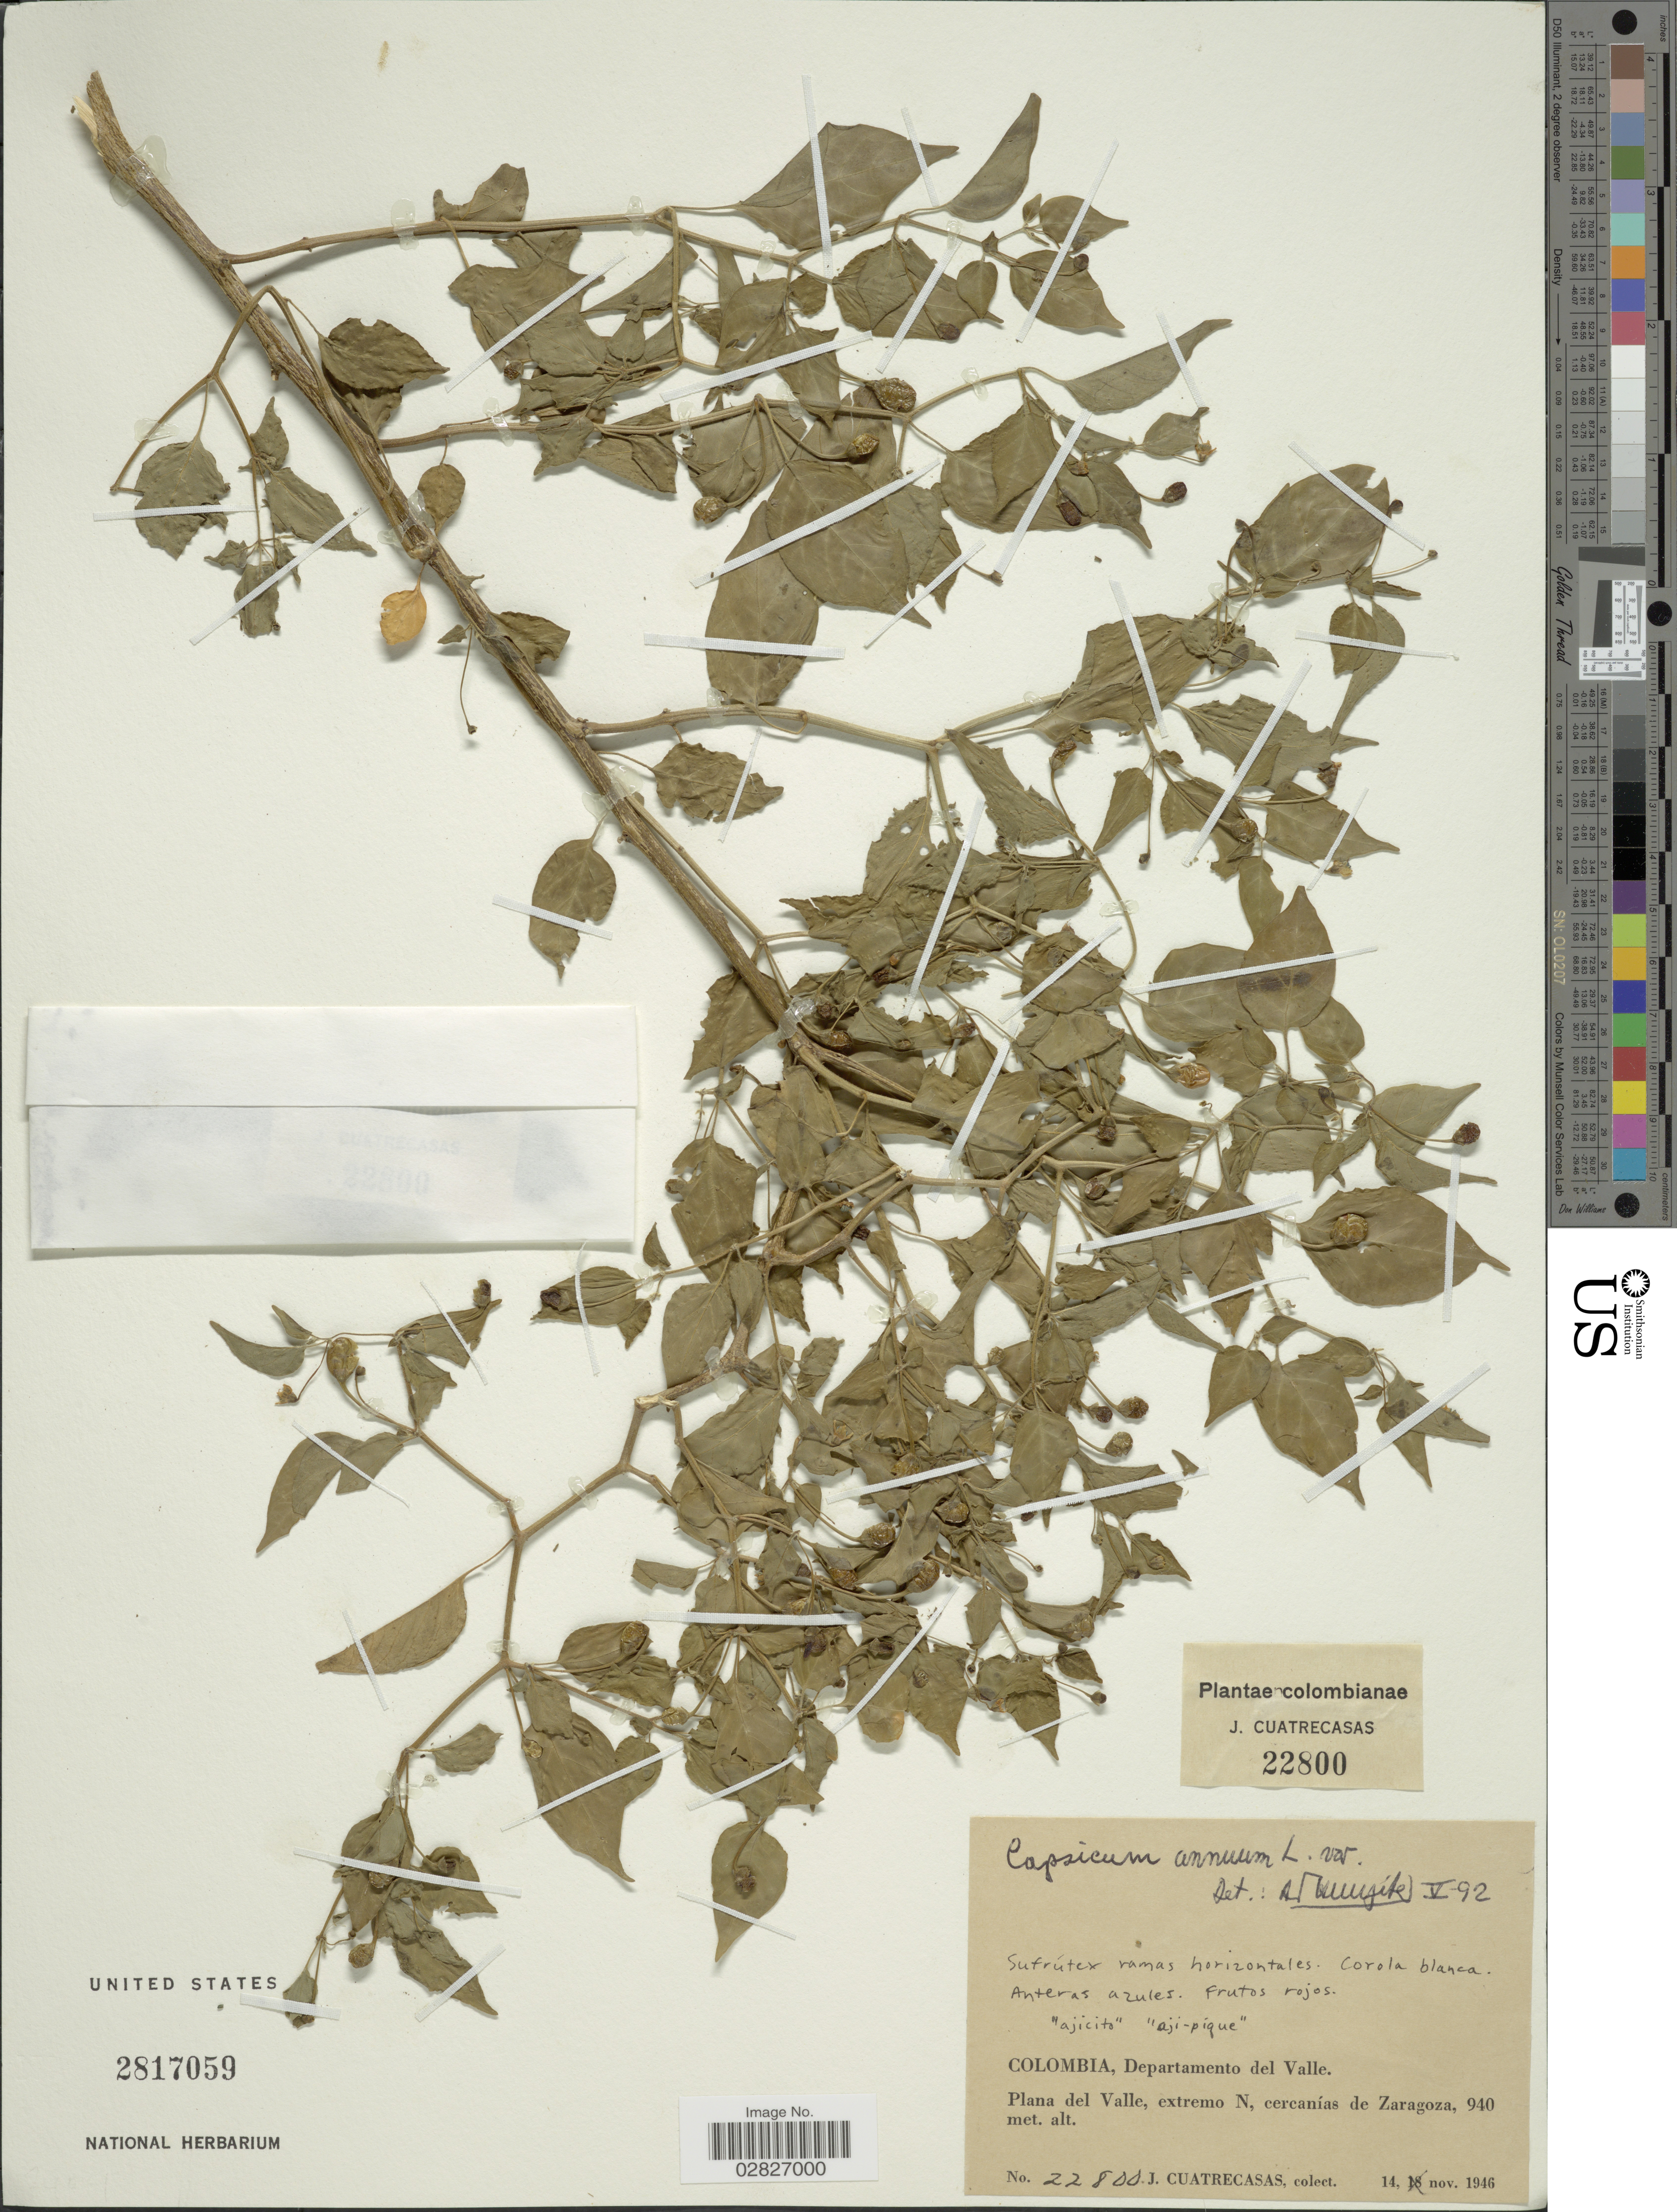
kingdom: Plantae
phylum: Tracheophyta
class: Magnoliopsida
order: Solanales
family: Solanaceae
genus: Capsicum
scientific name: Capsicum annuum 'Habanero'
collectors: J. Cuatrecasas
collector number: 22800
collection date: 1946-11-14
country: Colombia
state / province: Valle del Cauca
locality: Departamento del Valle, Plana del Valle, extremo N, cercanías de Zaragoza.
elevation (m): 940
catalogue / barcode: US 2817059